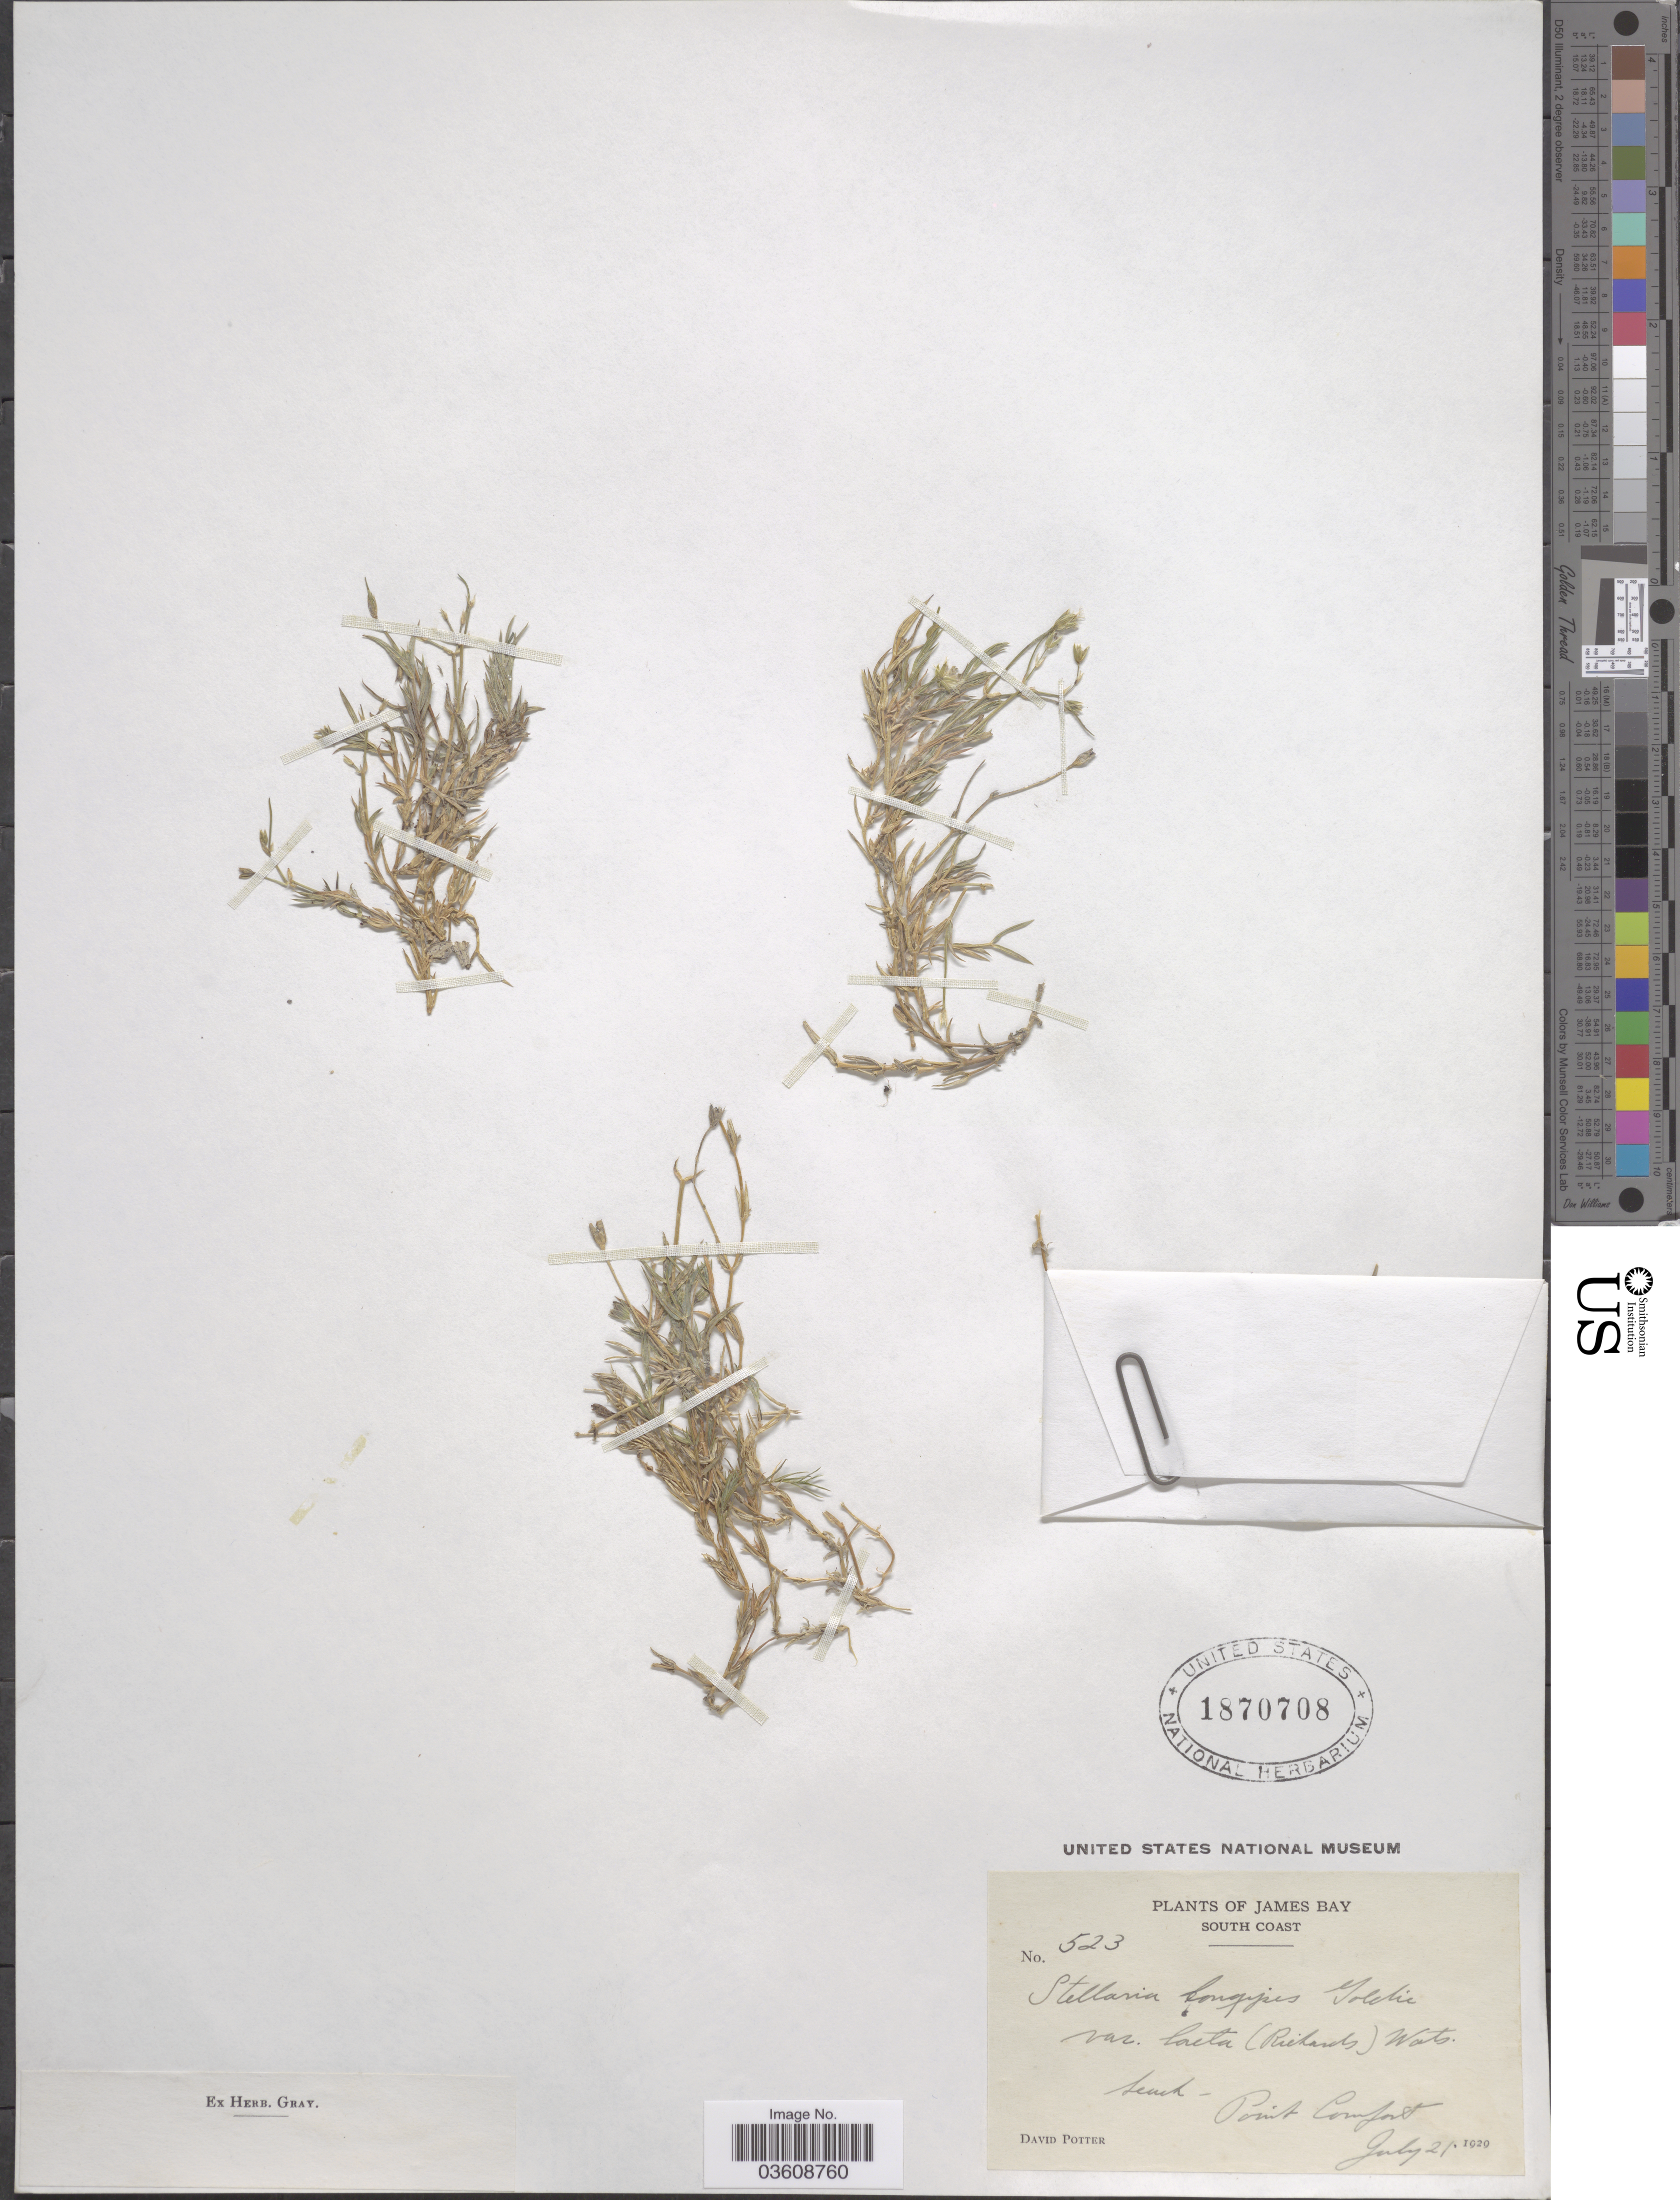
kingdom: Plantae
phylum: Tracheophyta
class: Magnoliopsida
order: Caryophyllales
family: Caryophyllaceae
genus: Stellaria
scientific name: Stellaria longipes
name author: Goldie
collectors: D. Potter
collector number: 523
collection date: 1929-07-21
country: Canada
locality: James Bay. South Coast. Beach. Point Comfort.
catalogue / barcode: US 1870708